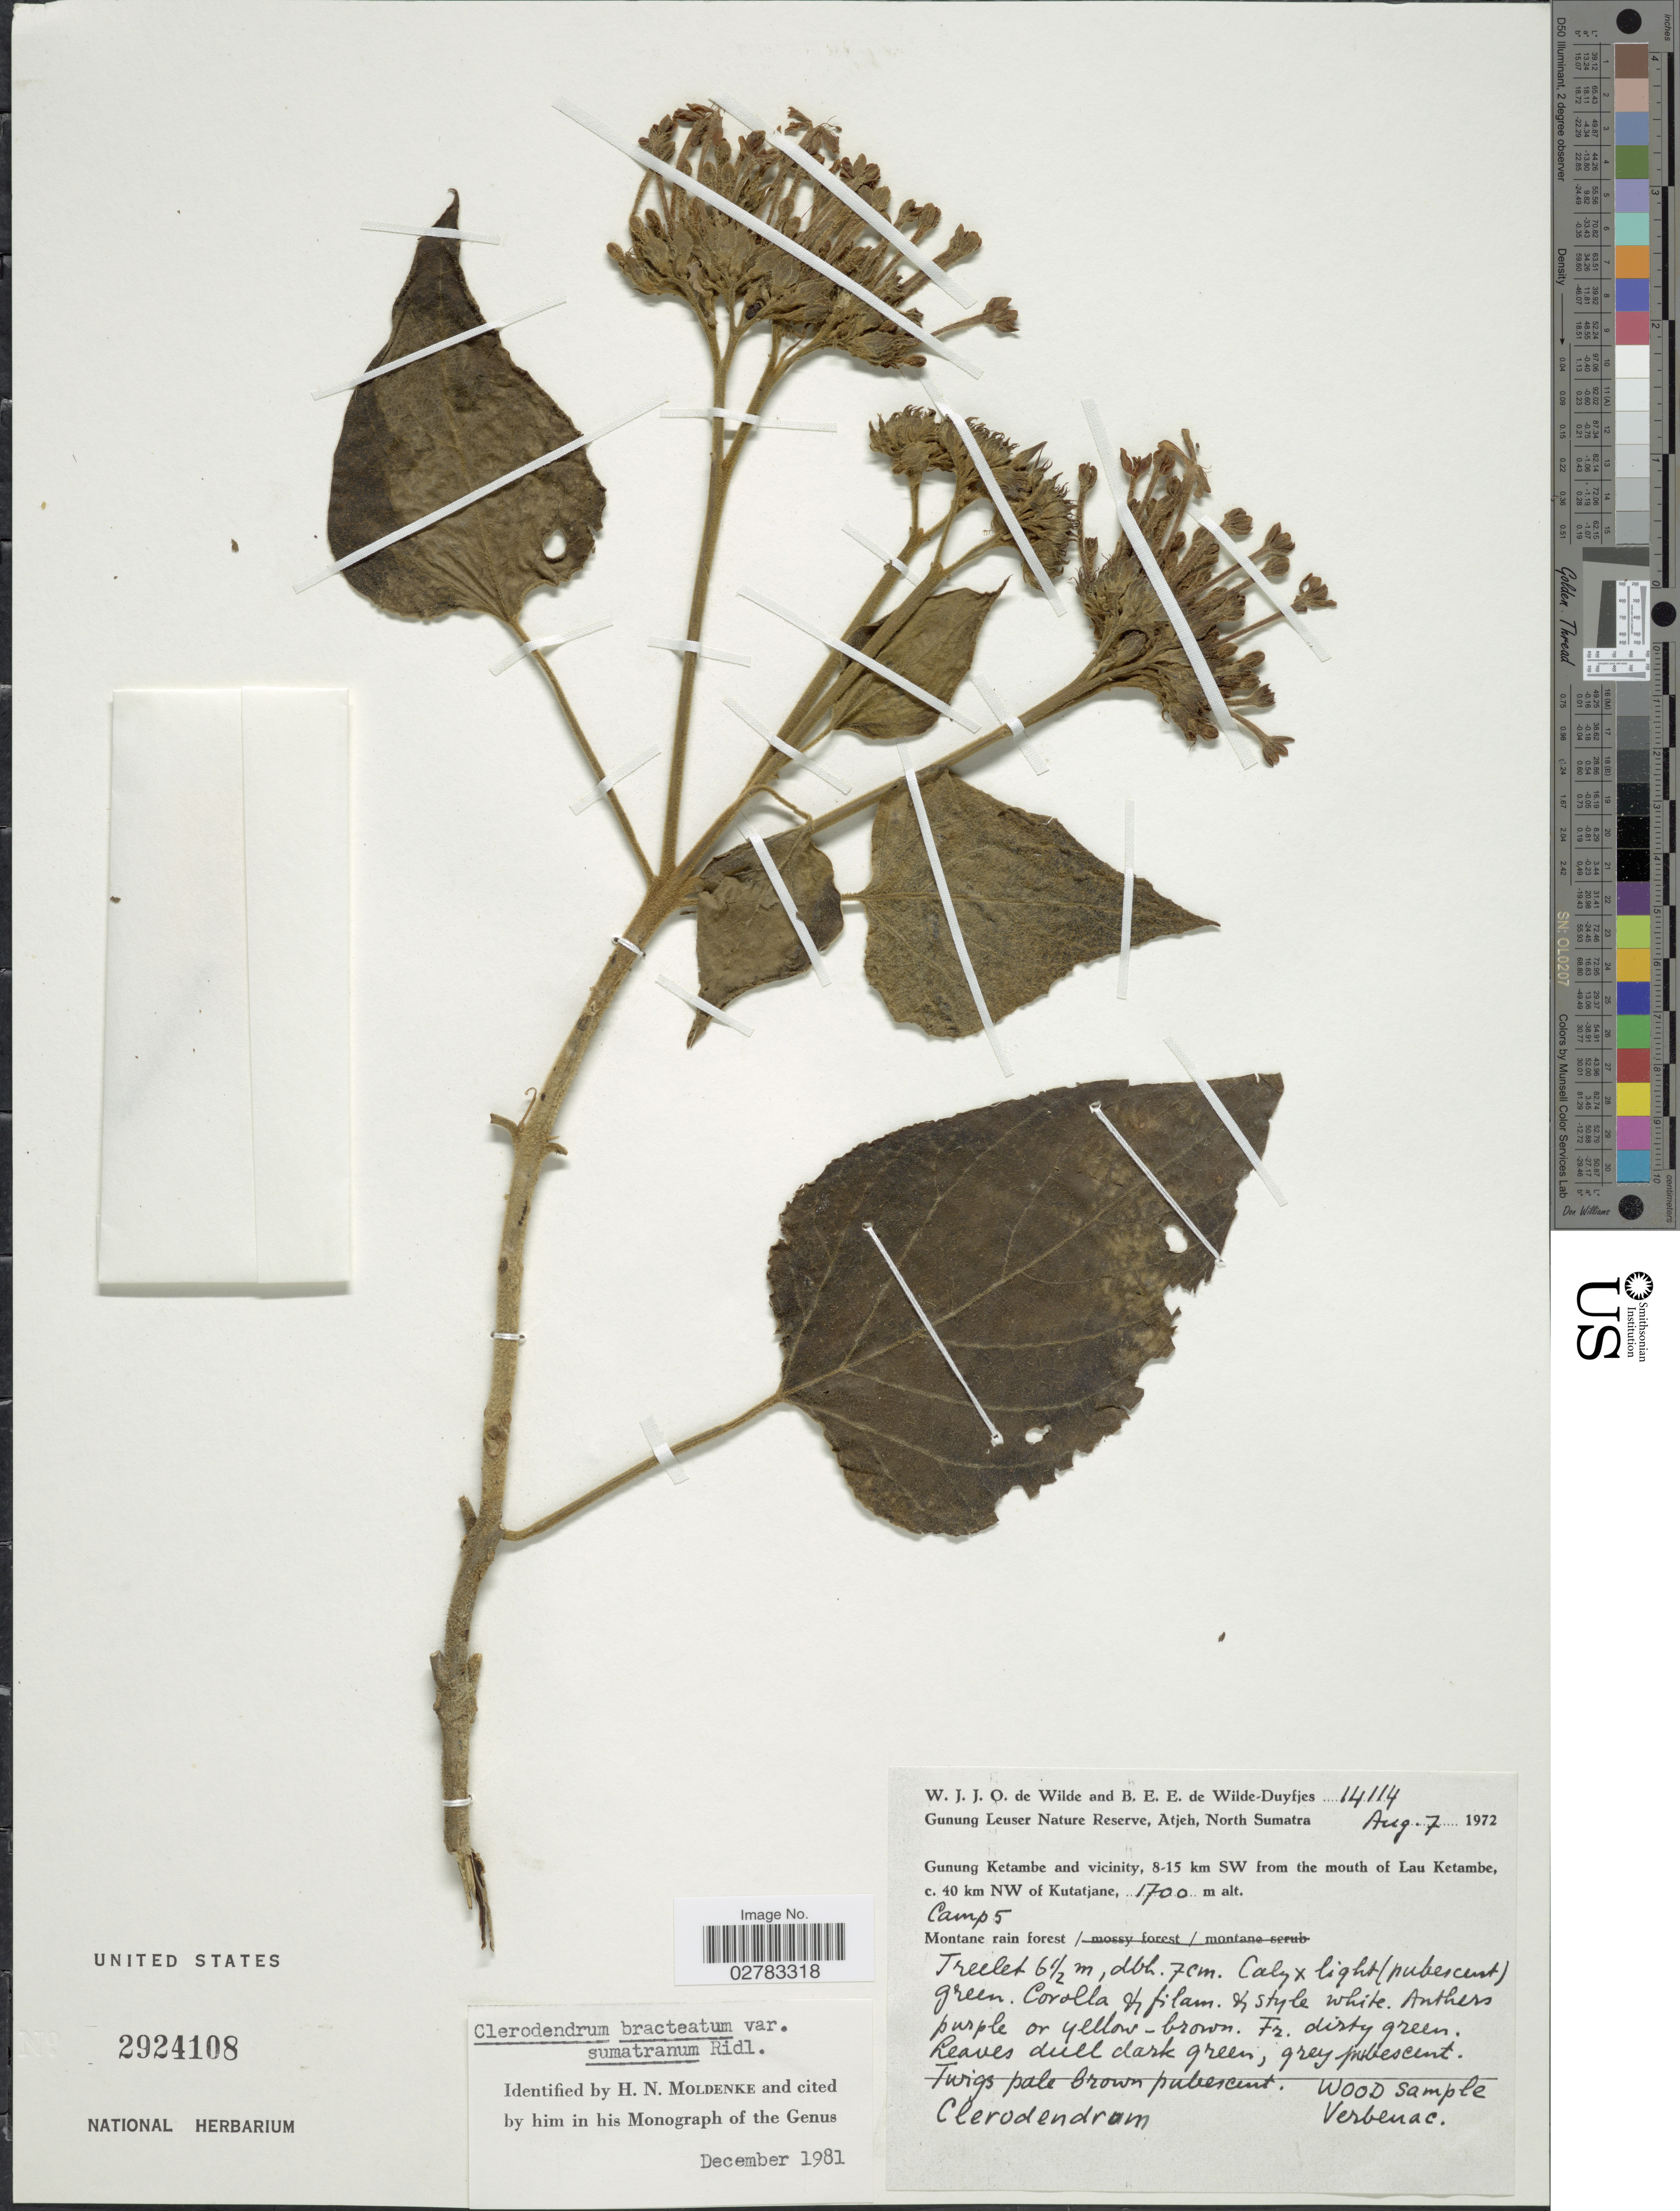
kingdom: Plantae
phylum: Tracheophyta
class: Magnoliopsida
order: Lamiales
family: Lamiaceae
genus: Clerodendrum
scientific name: Clerodendrum bracteatum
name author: Wall. ex Walp.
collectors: W. J. de Wilde & B. E. de Wilde-Duyfjes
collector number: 14114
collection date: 1972-08-07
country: Indonesia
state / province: Sumatra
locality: Gunung Leuser Nature Reserve, Atjeh, North Sumatra, Gunung Ketambe and vicinity, 8-15 km SW from the mouth of Lau Ketambe, c. 40 km NW of Kutatjane, Camp 5.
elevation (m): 1700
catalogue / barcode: US 2924108